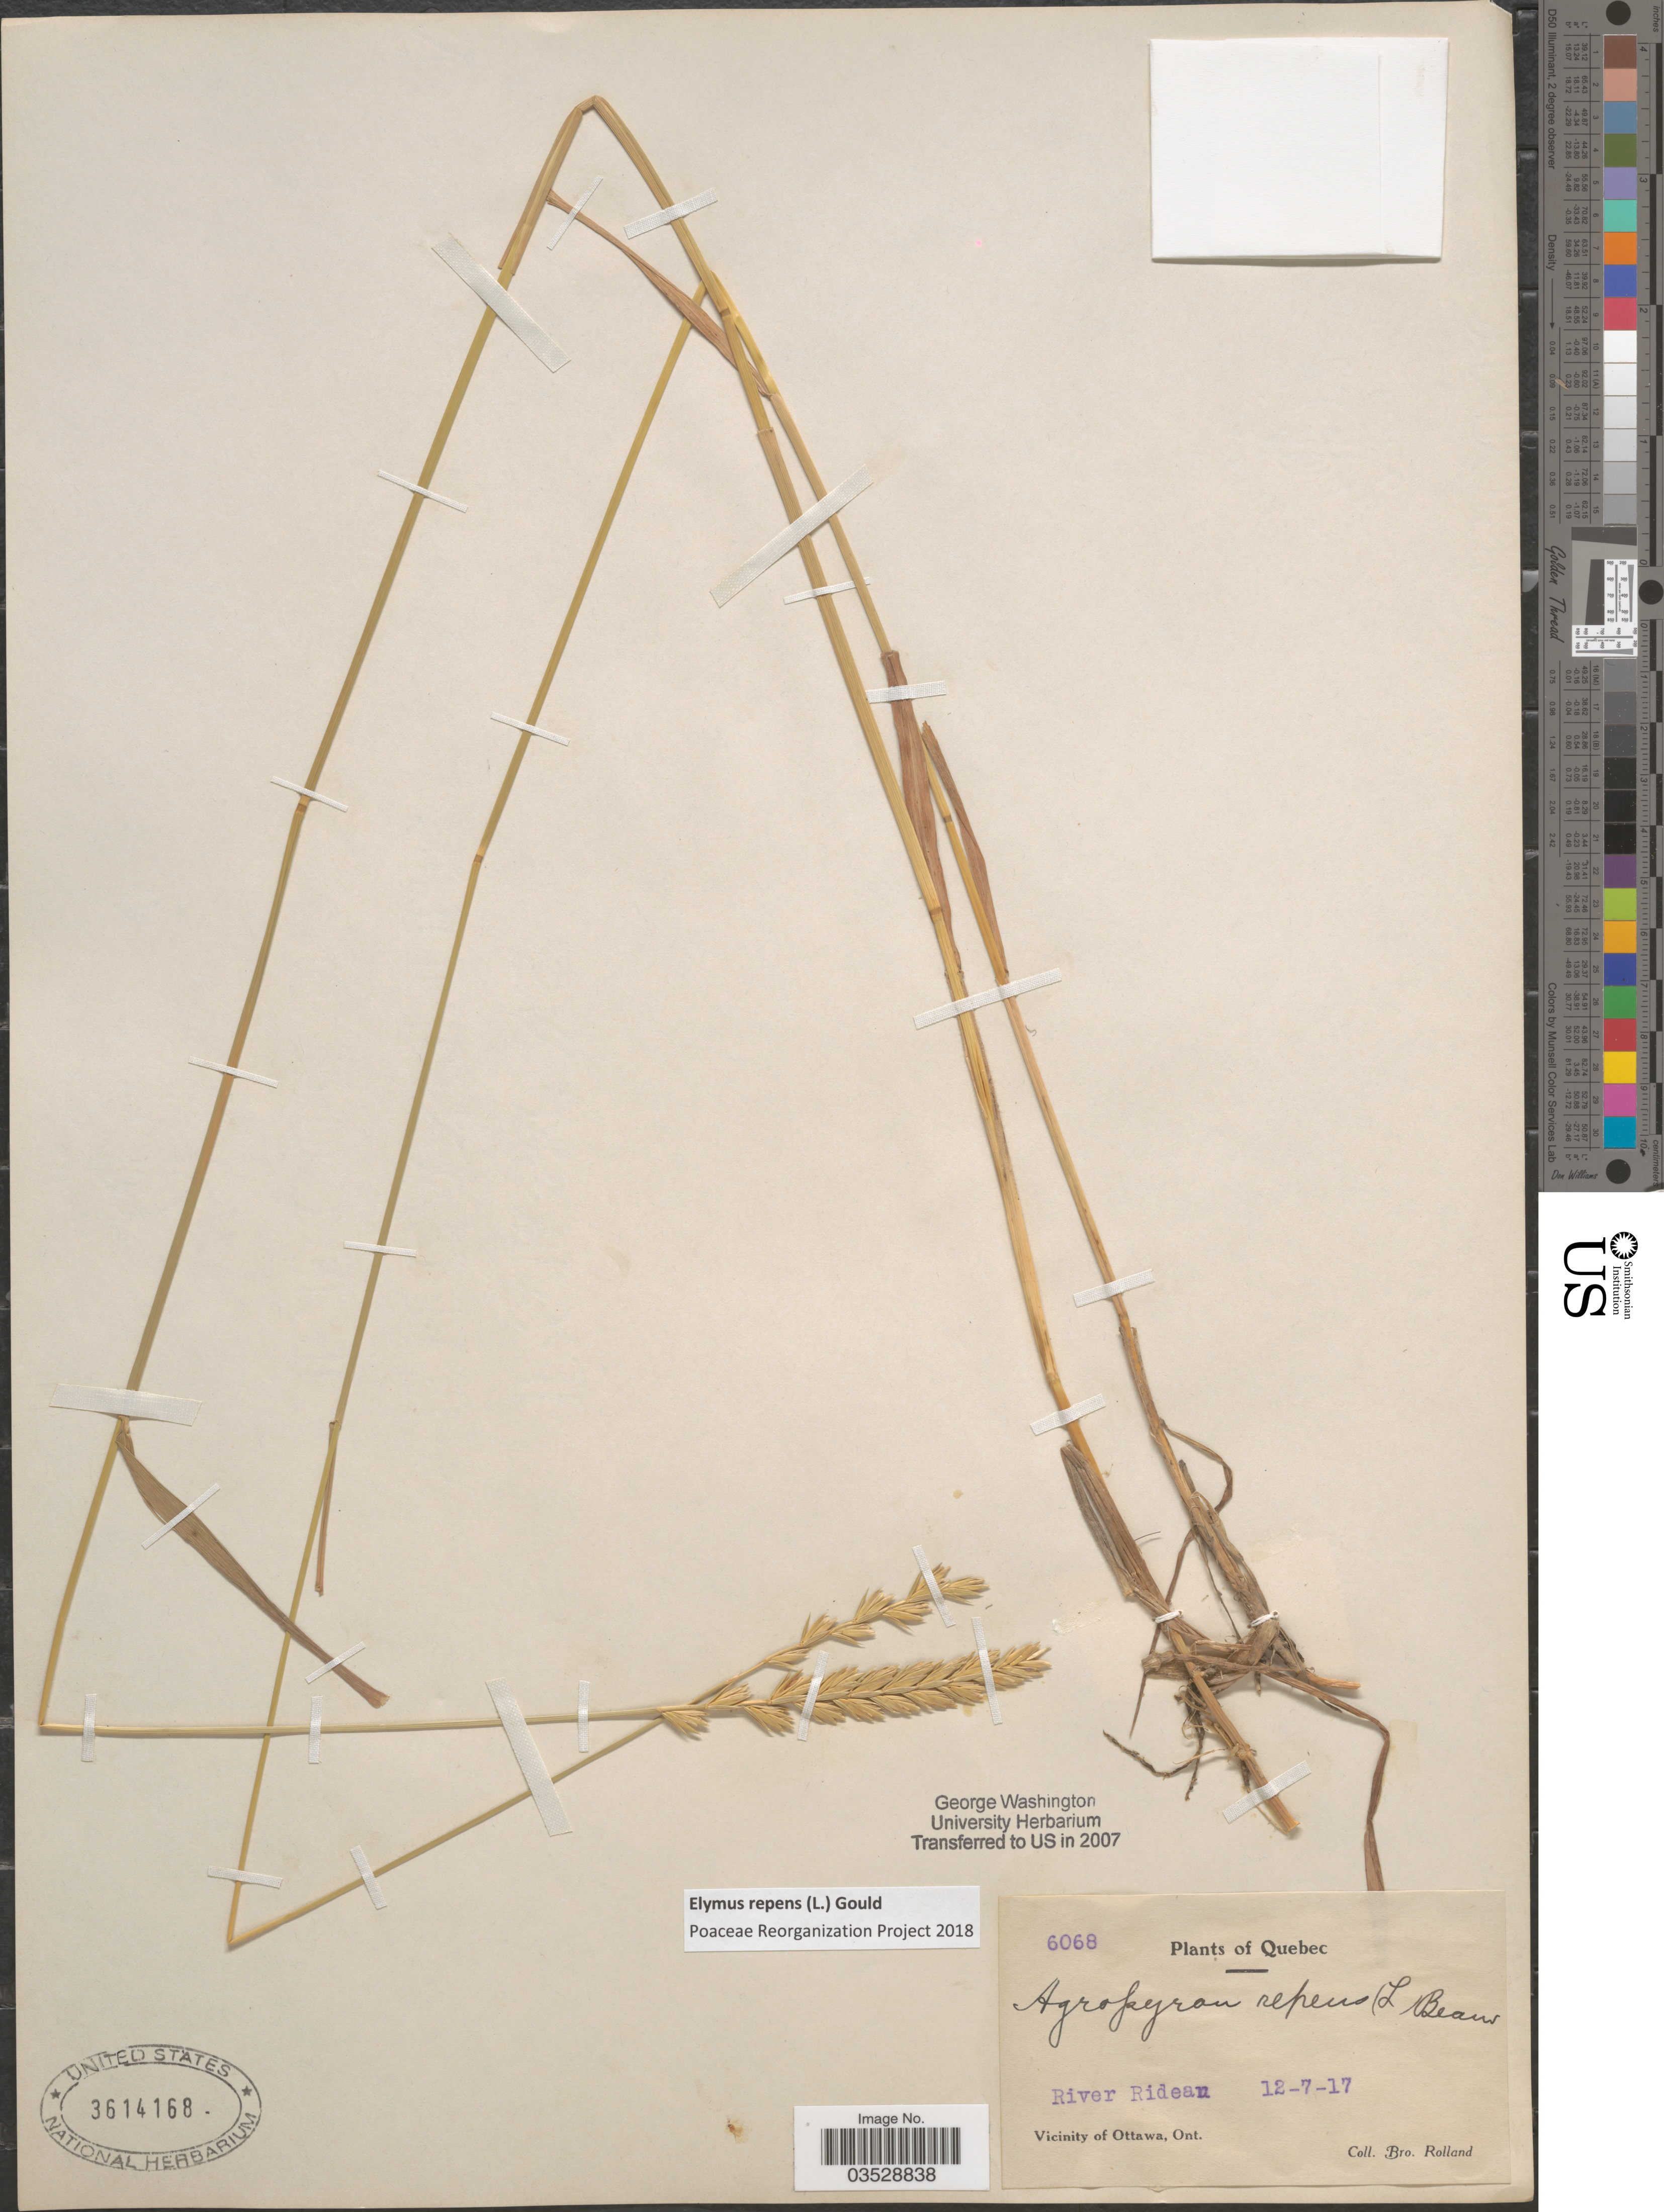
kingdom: Plantae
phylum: Tracheophyta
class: Liliopsida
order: Poales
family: Poaceae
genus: Elymus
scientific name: Elymus repens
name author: (L.) Gould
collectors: B. Rolland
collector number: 6068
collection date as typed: Transcribed d/m/y: 12/7/17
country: Canada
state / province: Ontario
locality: Quebec. River Rideau. Vicinity of Ottawa, Ont.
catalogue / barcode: US 3614168